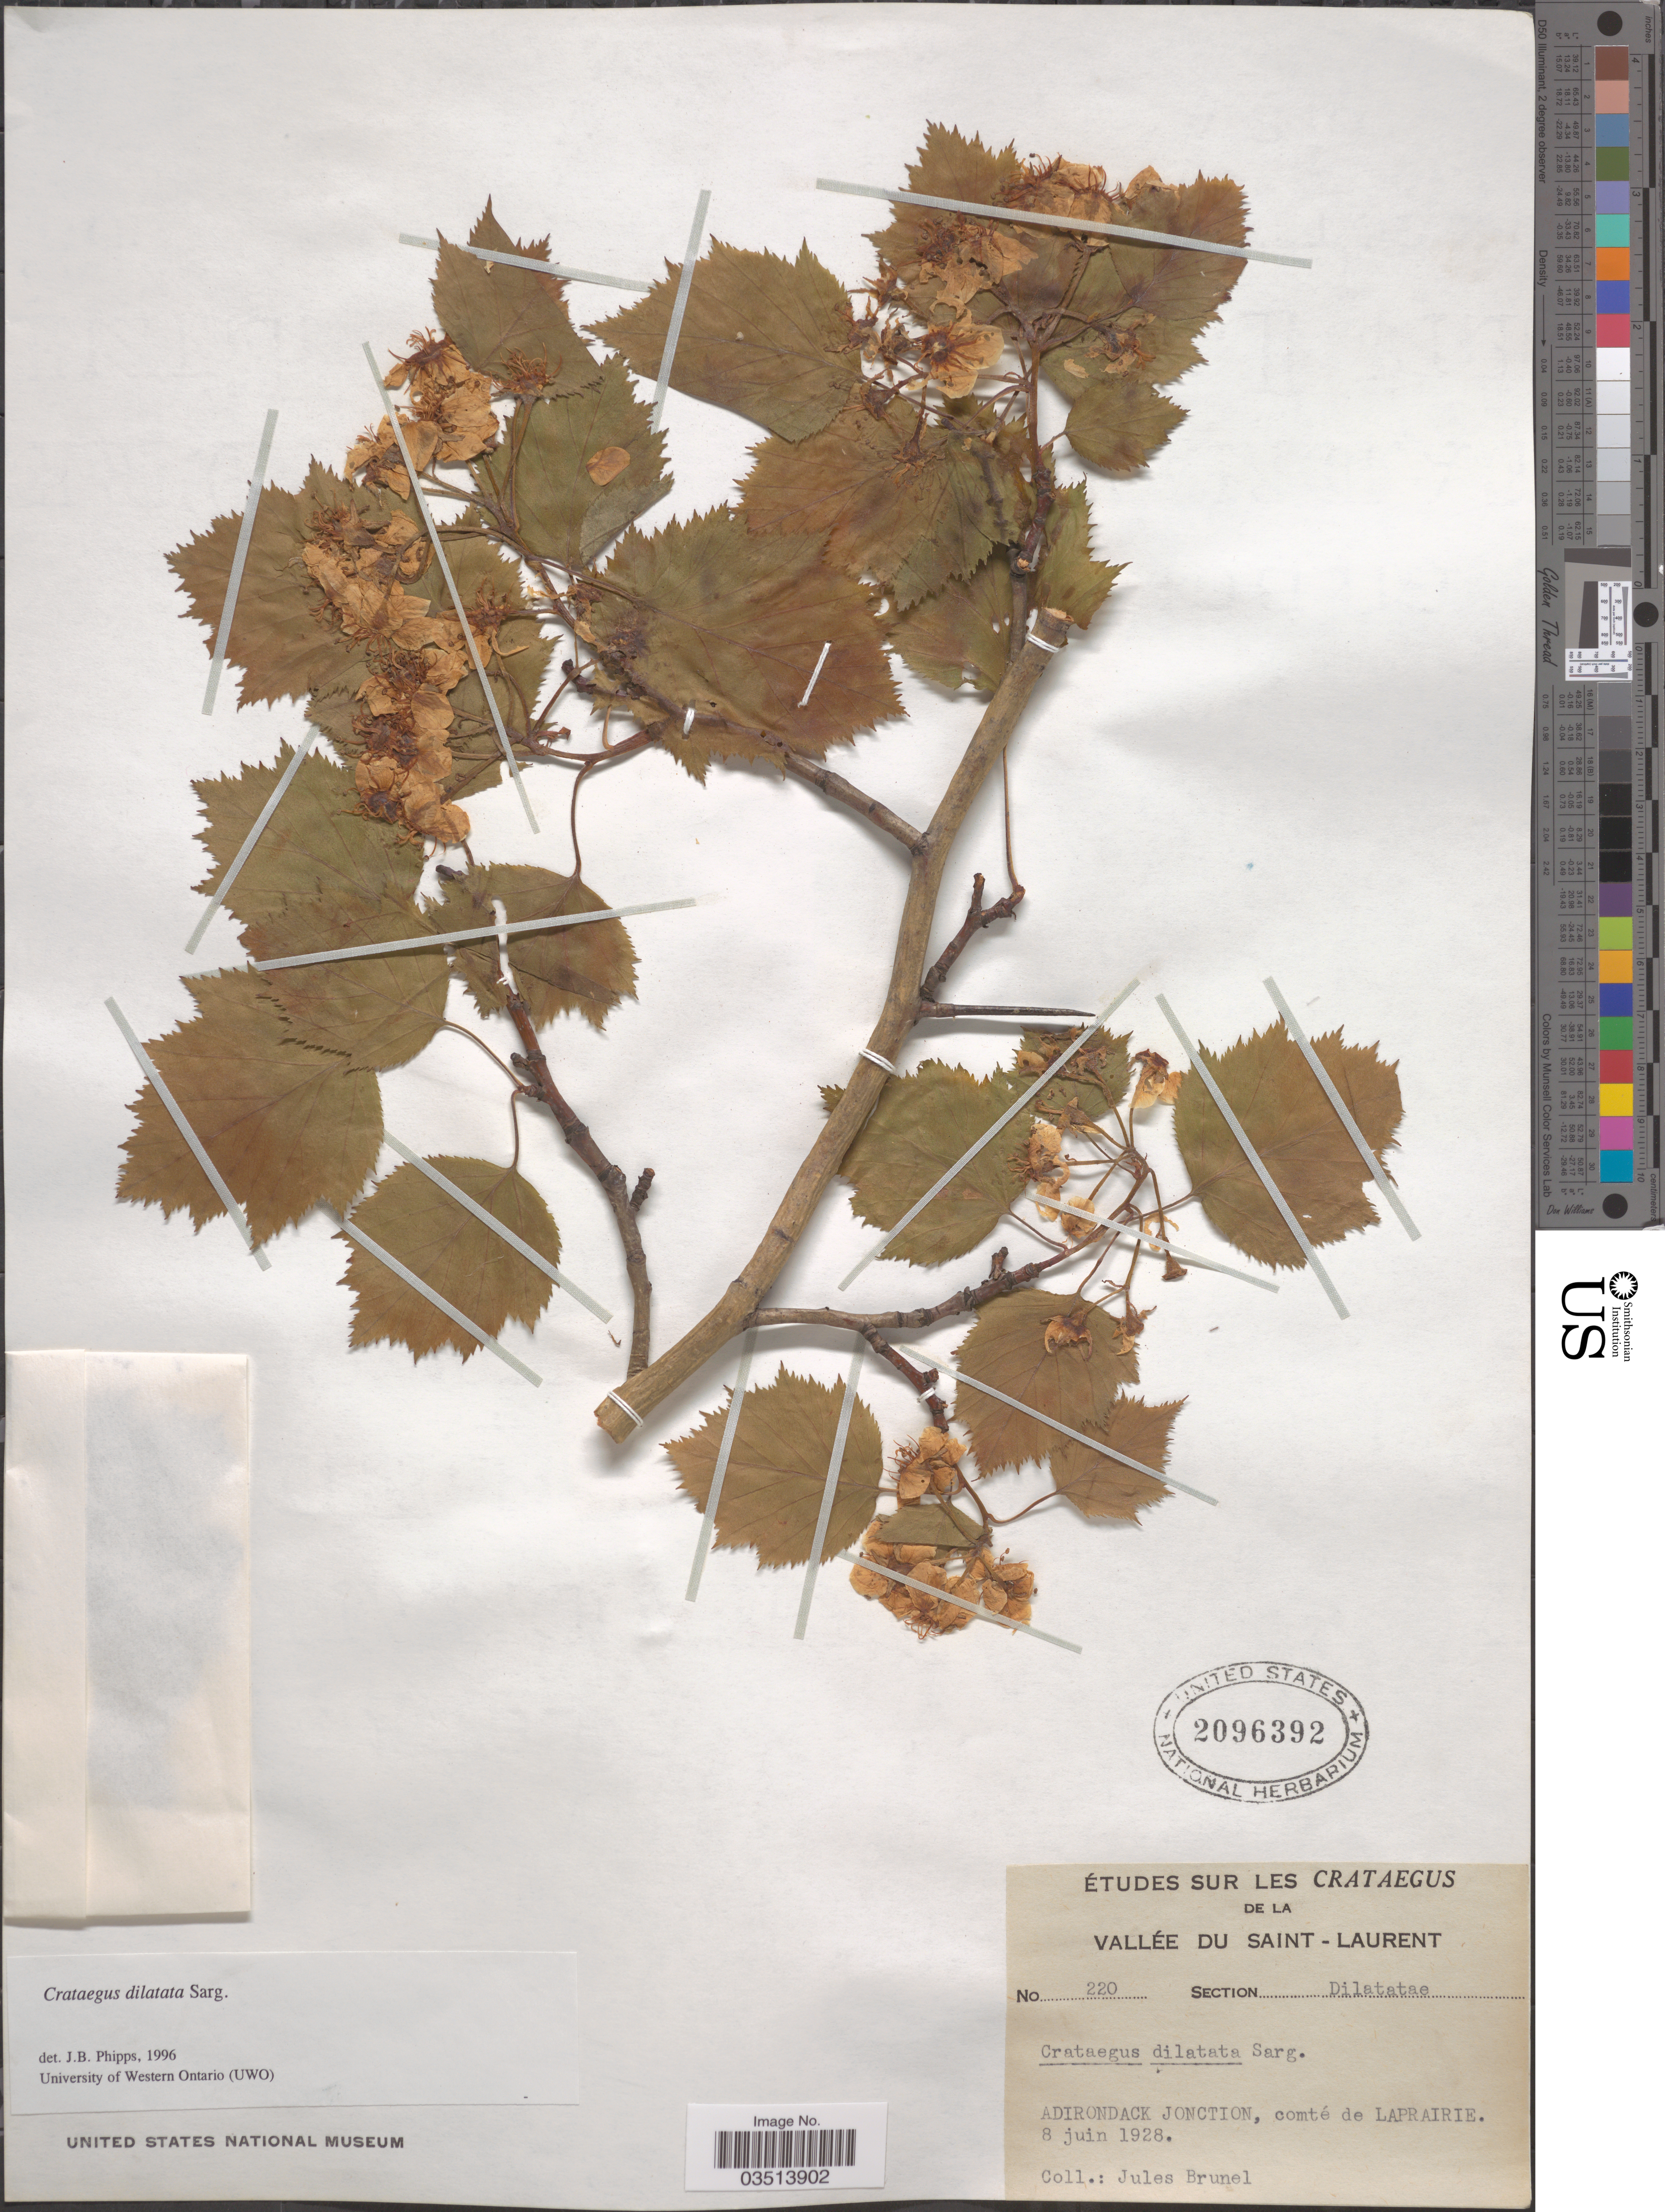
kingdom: Plantae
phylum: Tracheophyta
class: Magnoliopsida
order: Rosales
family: Rosaceae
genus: Crataegus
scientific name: Crataegus coccinioides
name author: Ashe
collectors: J. Brunel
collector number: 220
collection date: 1928-06-08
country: Canada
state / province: Quebec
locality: Vallée du Saint-Laurent. Adirondack Jonction, comté de Laprairie.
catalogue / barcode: US 2096392